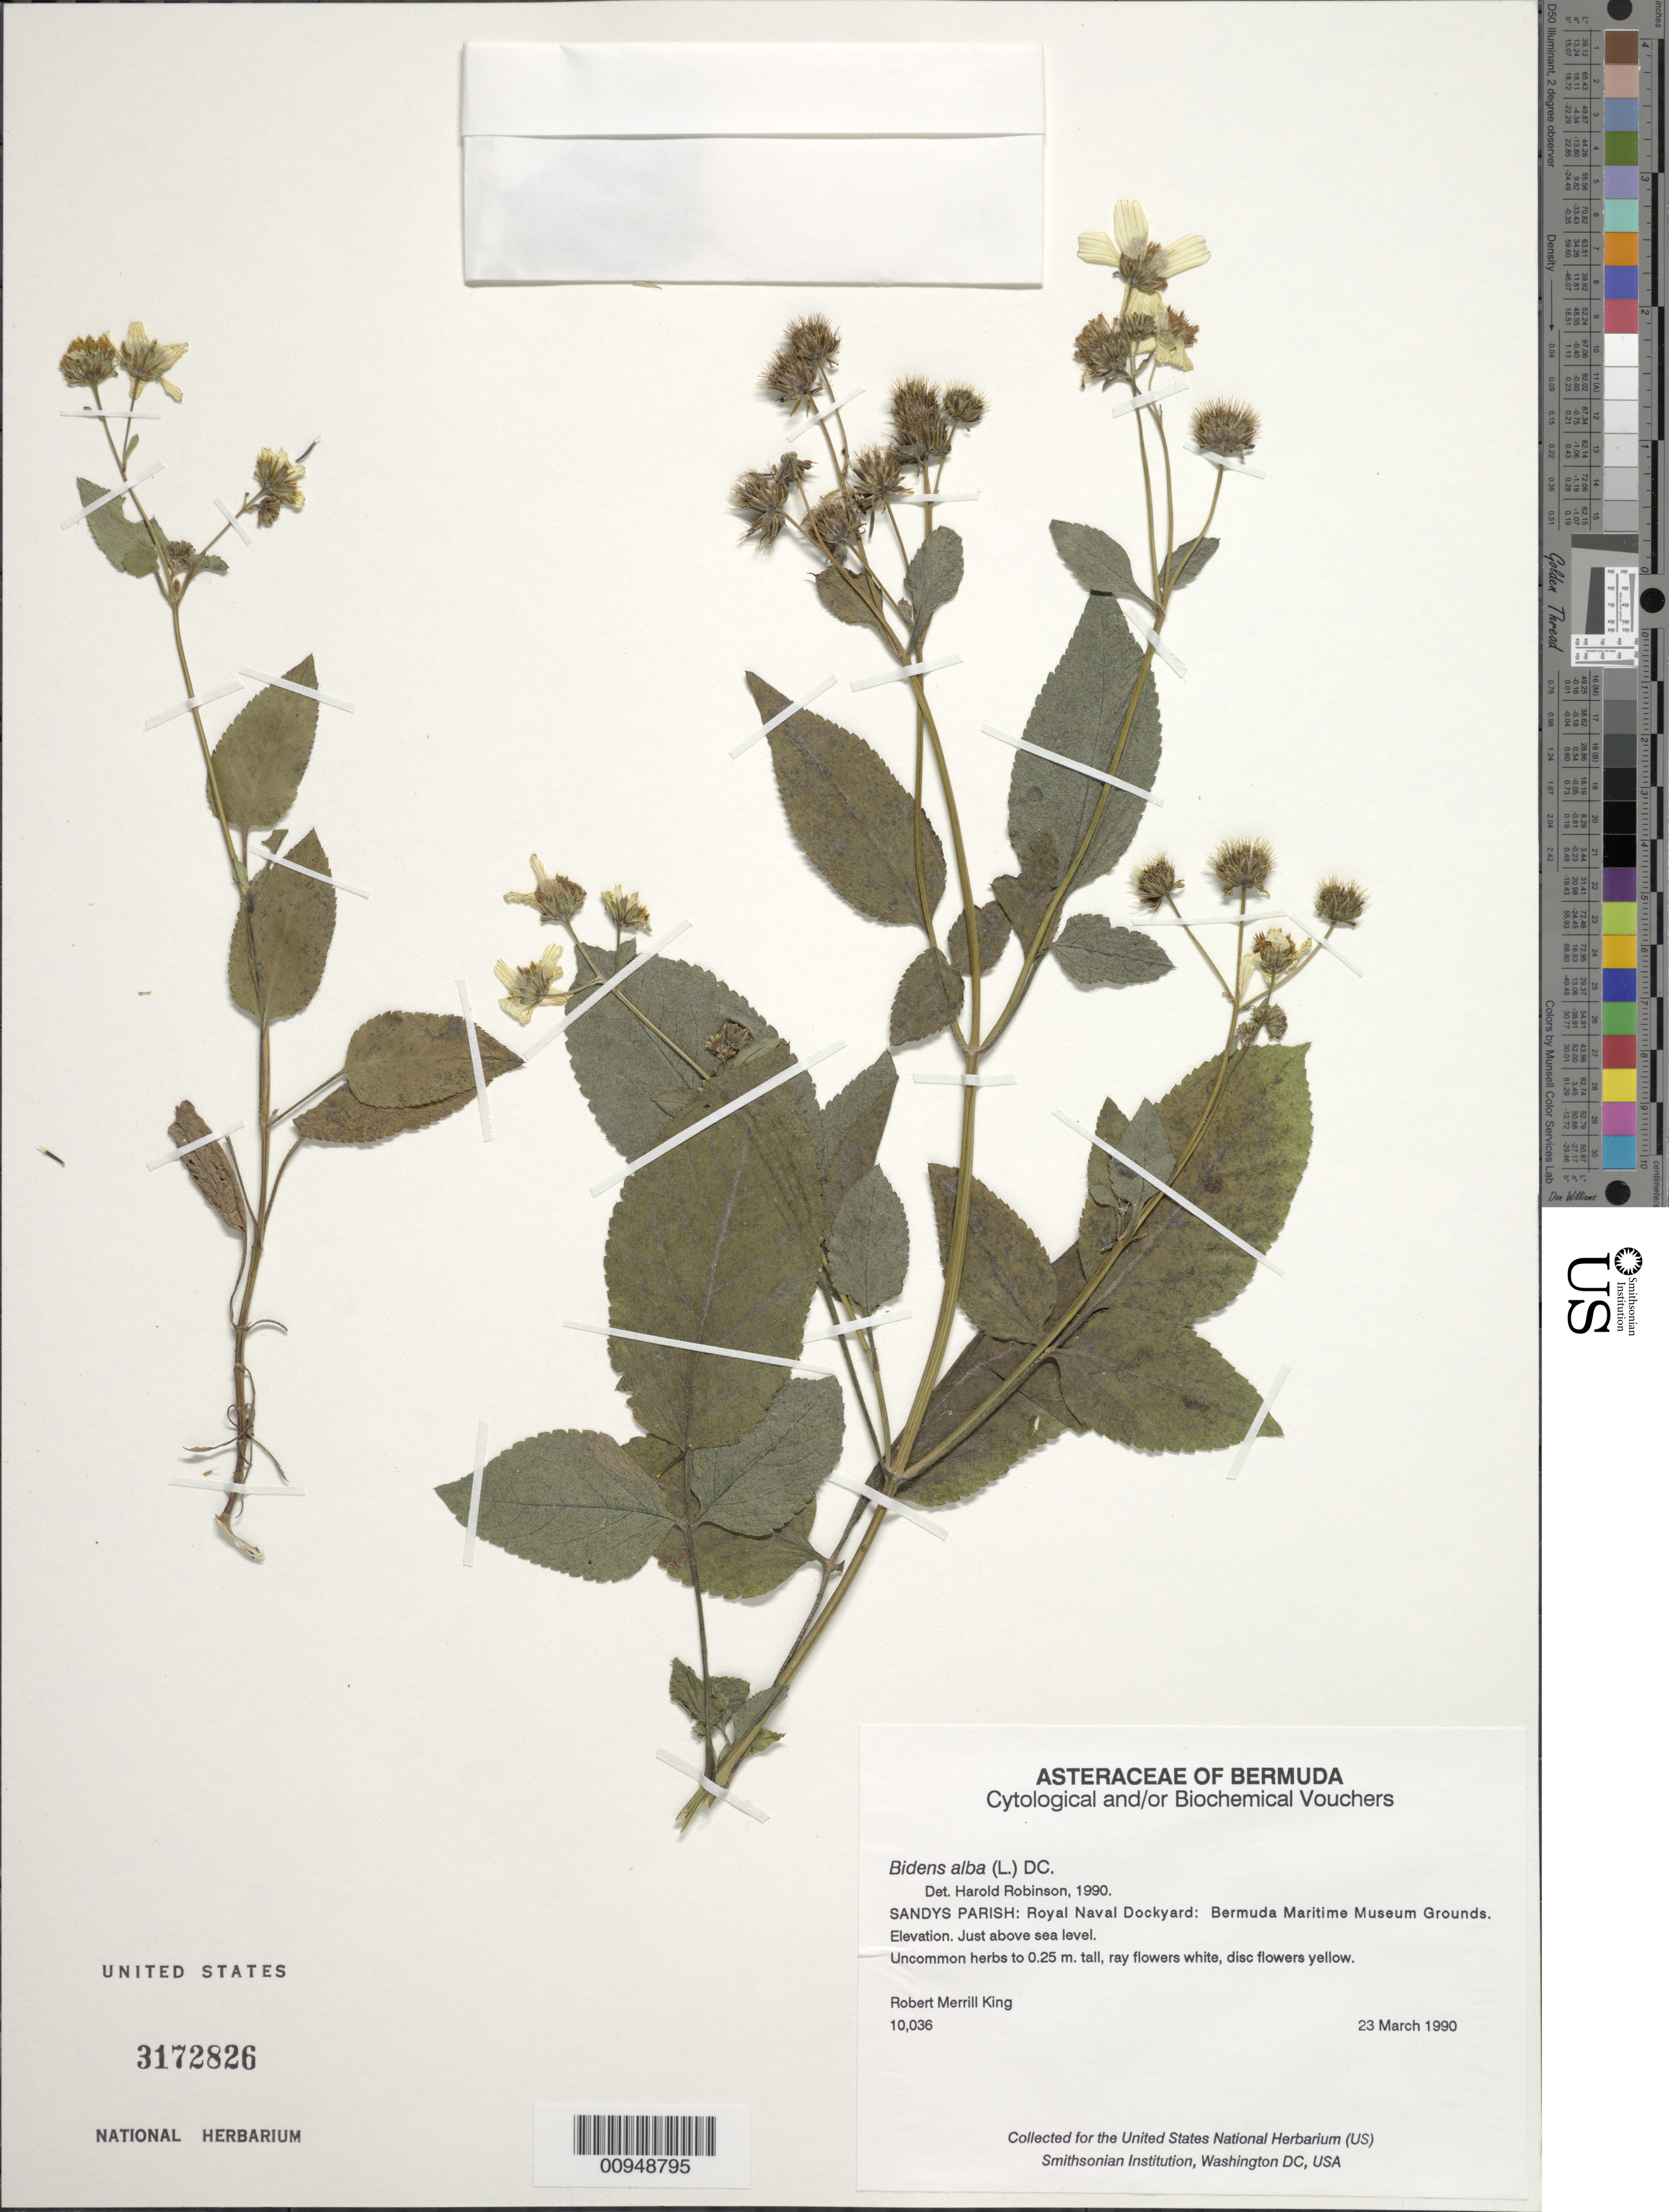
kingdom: Plantae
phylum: Tracheophyta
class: Magnoliopsida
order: Asterales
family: Asteraceae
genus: Bidens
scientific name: Bidens alba var. radiata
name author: (Sch. Bip.) R.E. Ballard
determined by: Robinson, Harold E., (US)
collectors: R. M. King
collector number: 10036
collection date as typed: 23 Mar 1990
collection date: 1990-03-23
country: Bermuda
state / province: Sandys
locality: Royal Naval Dockyard, Bermuda Maritime Museum Grounds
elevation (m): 0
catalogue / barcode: US 3172826